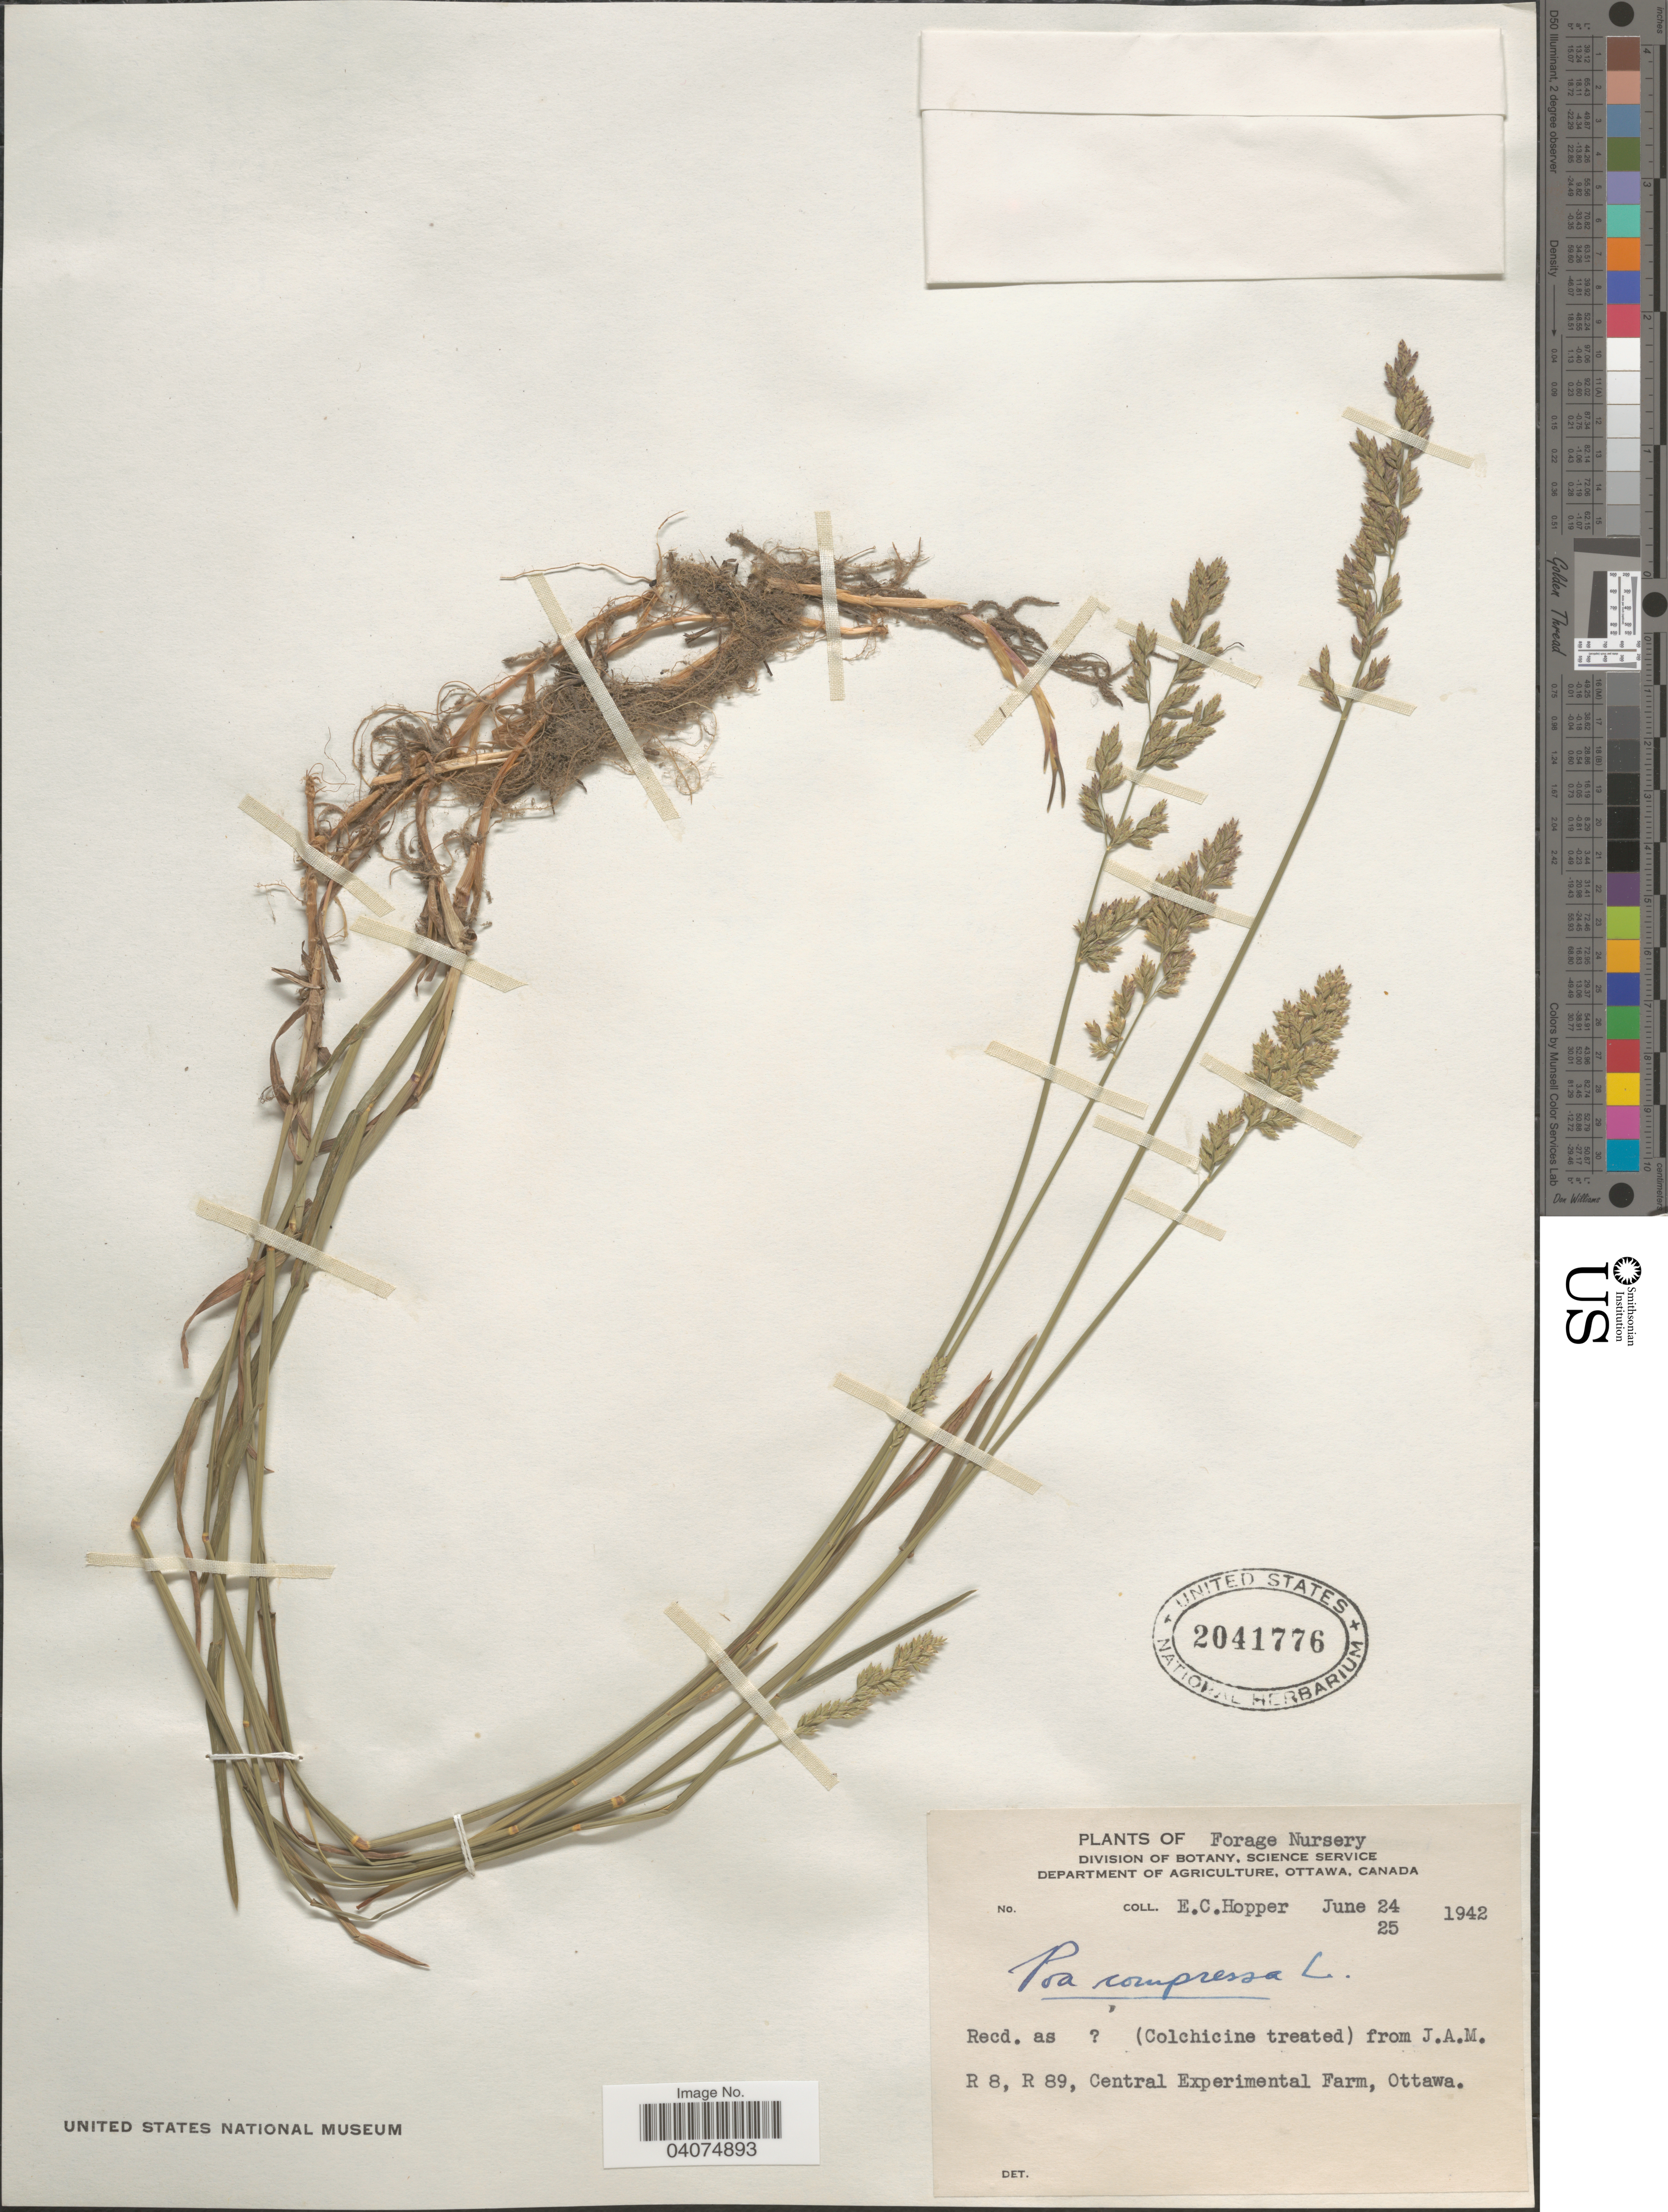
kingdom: Plantae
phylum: Tracheophyta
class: Liliopsida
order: Poales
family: Poaceae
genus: Poa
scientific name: Poa compressa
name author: L.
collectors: E. Hopper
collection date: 1942-06-24/1942-06-25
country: Canada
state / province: Ontario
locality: Forage Nursery. R 8, R 89, Central Experimental Farm, Ottawa.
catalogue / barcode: US 2041776